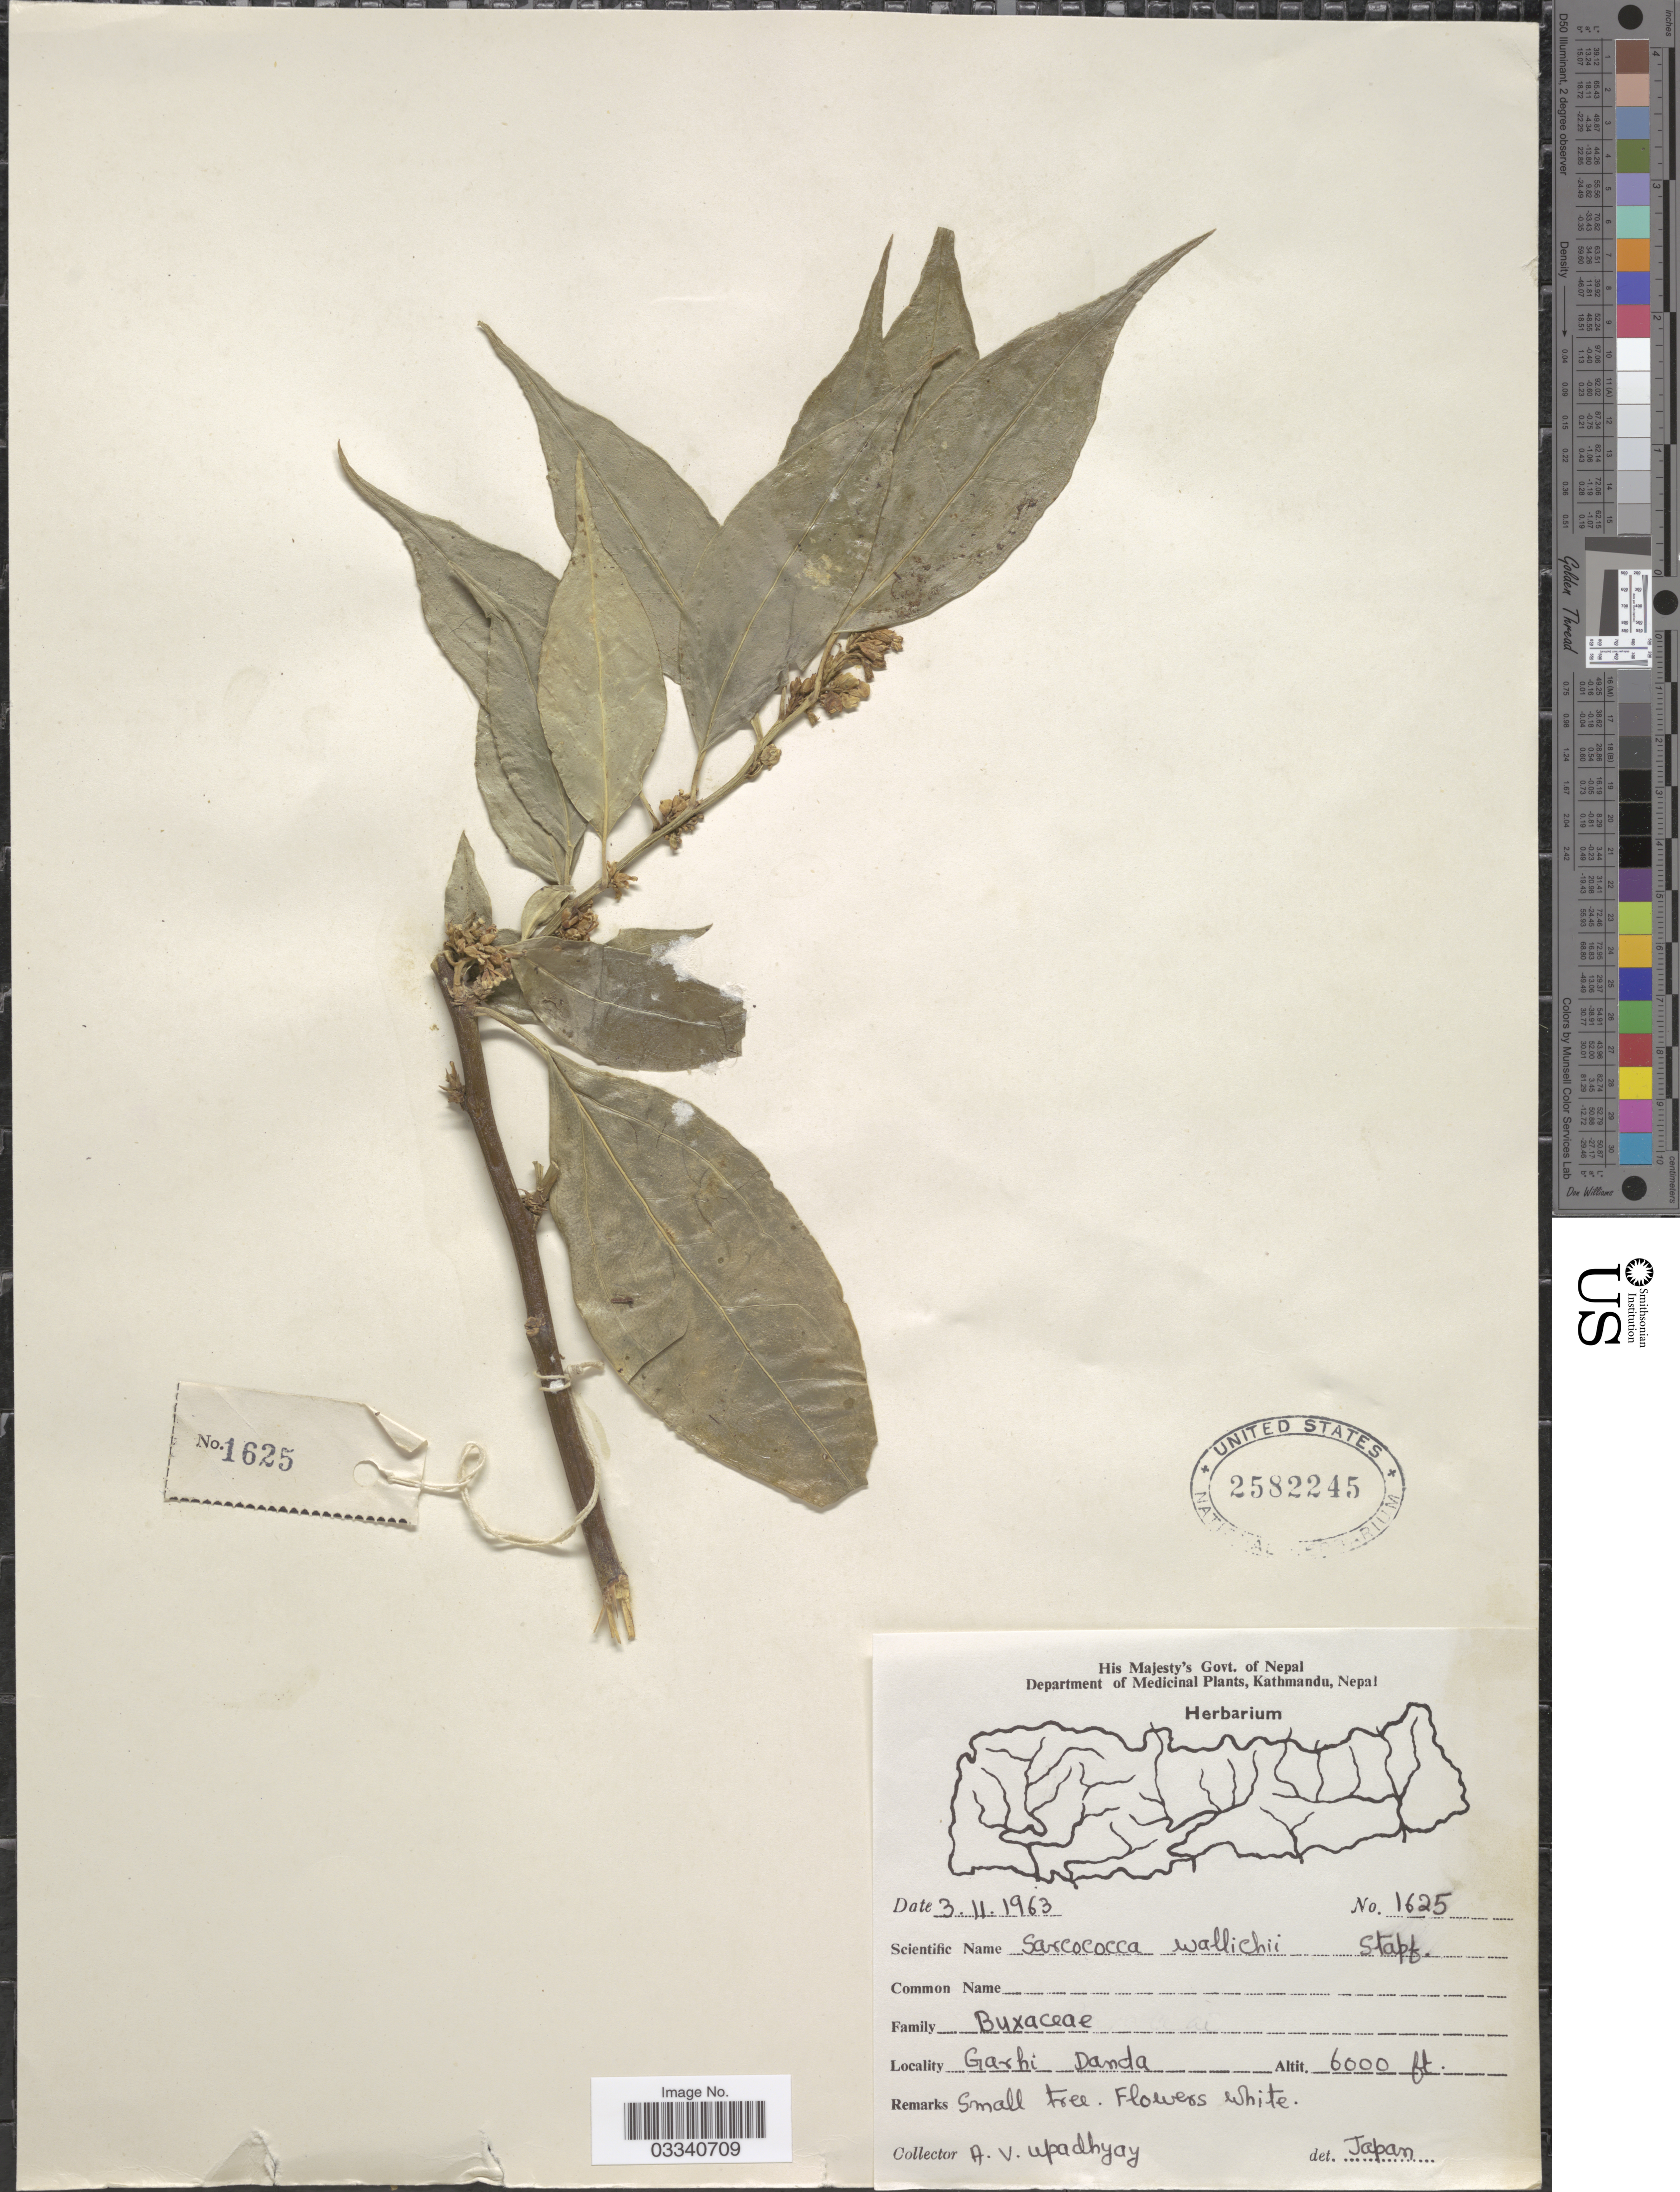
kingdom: Plantae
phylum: Tracheophyta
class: Magnoliopsida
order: Buxales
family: Buxaceae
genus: Sarcococca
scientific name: Sarcococca wallichii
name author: Stapf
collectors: A. V. Upadhyay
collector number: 1625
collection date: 1963-11-03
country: Nepal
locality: Garhi Danda.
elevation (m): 1829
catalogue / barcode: US 2582245